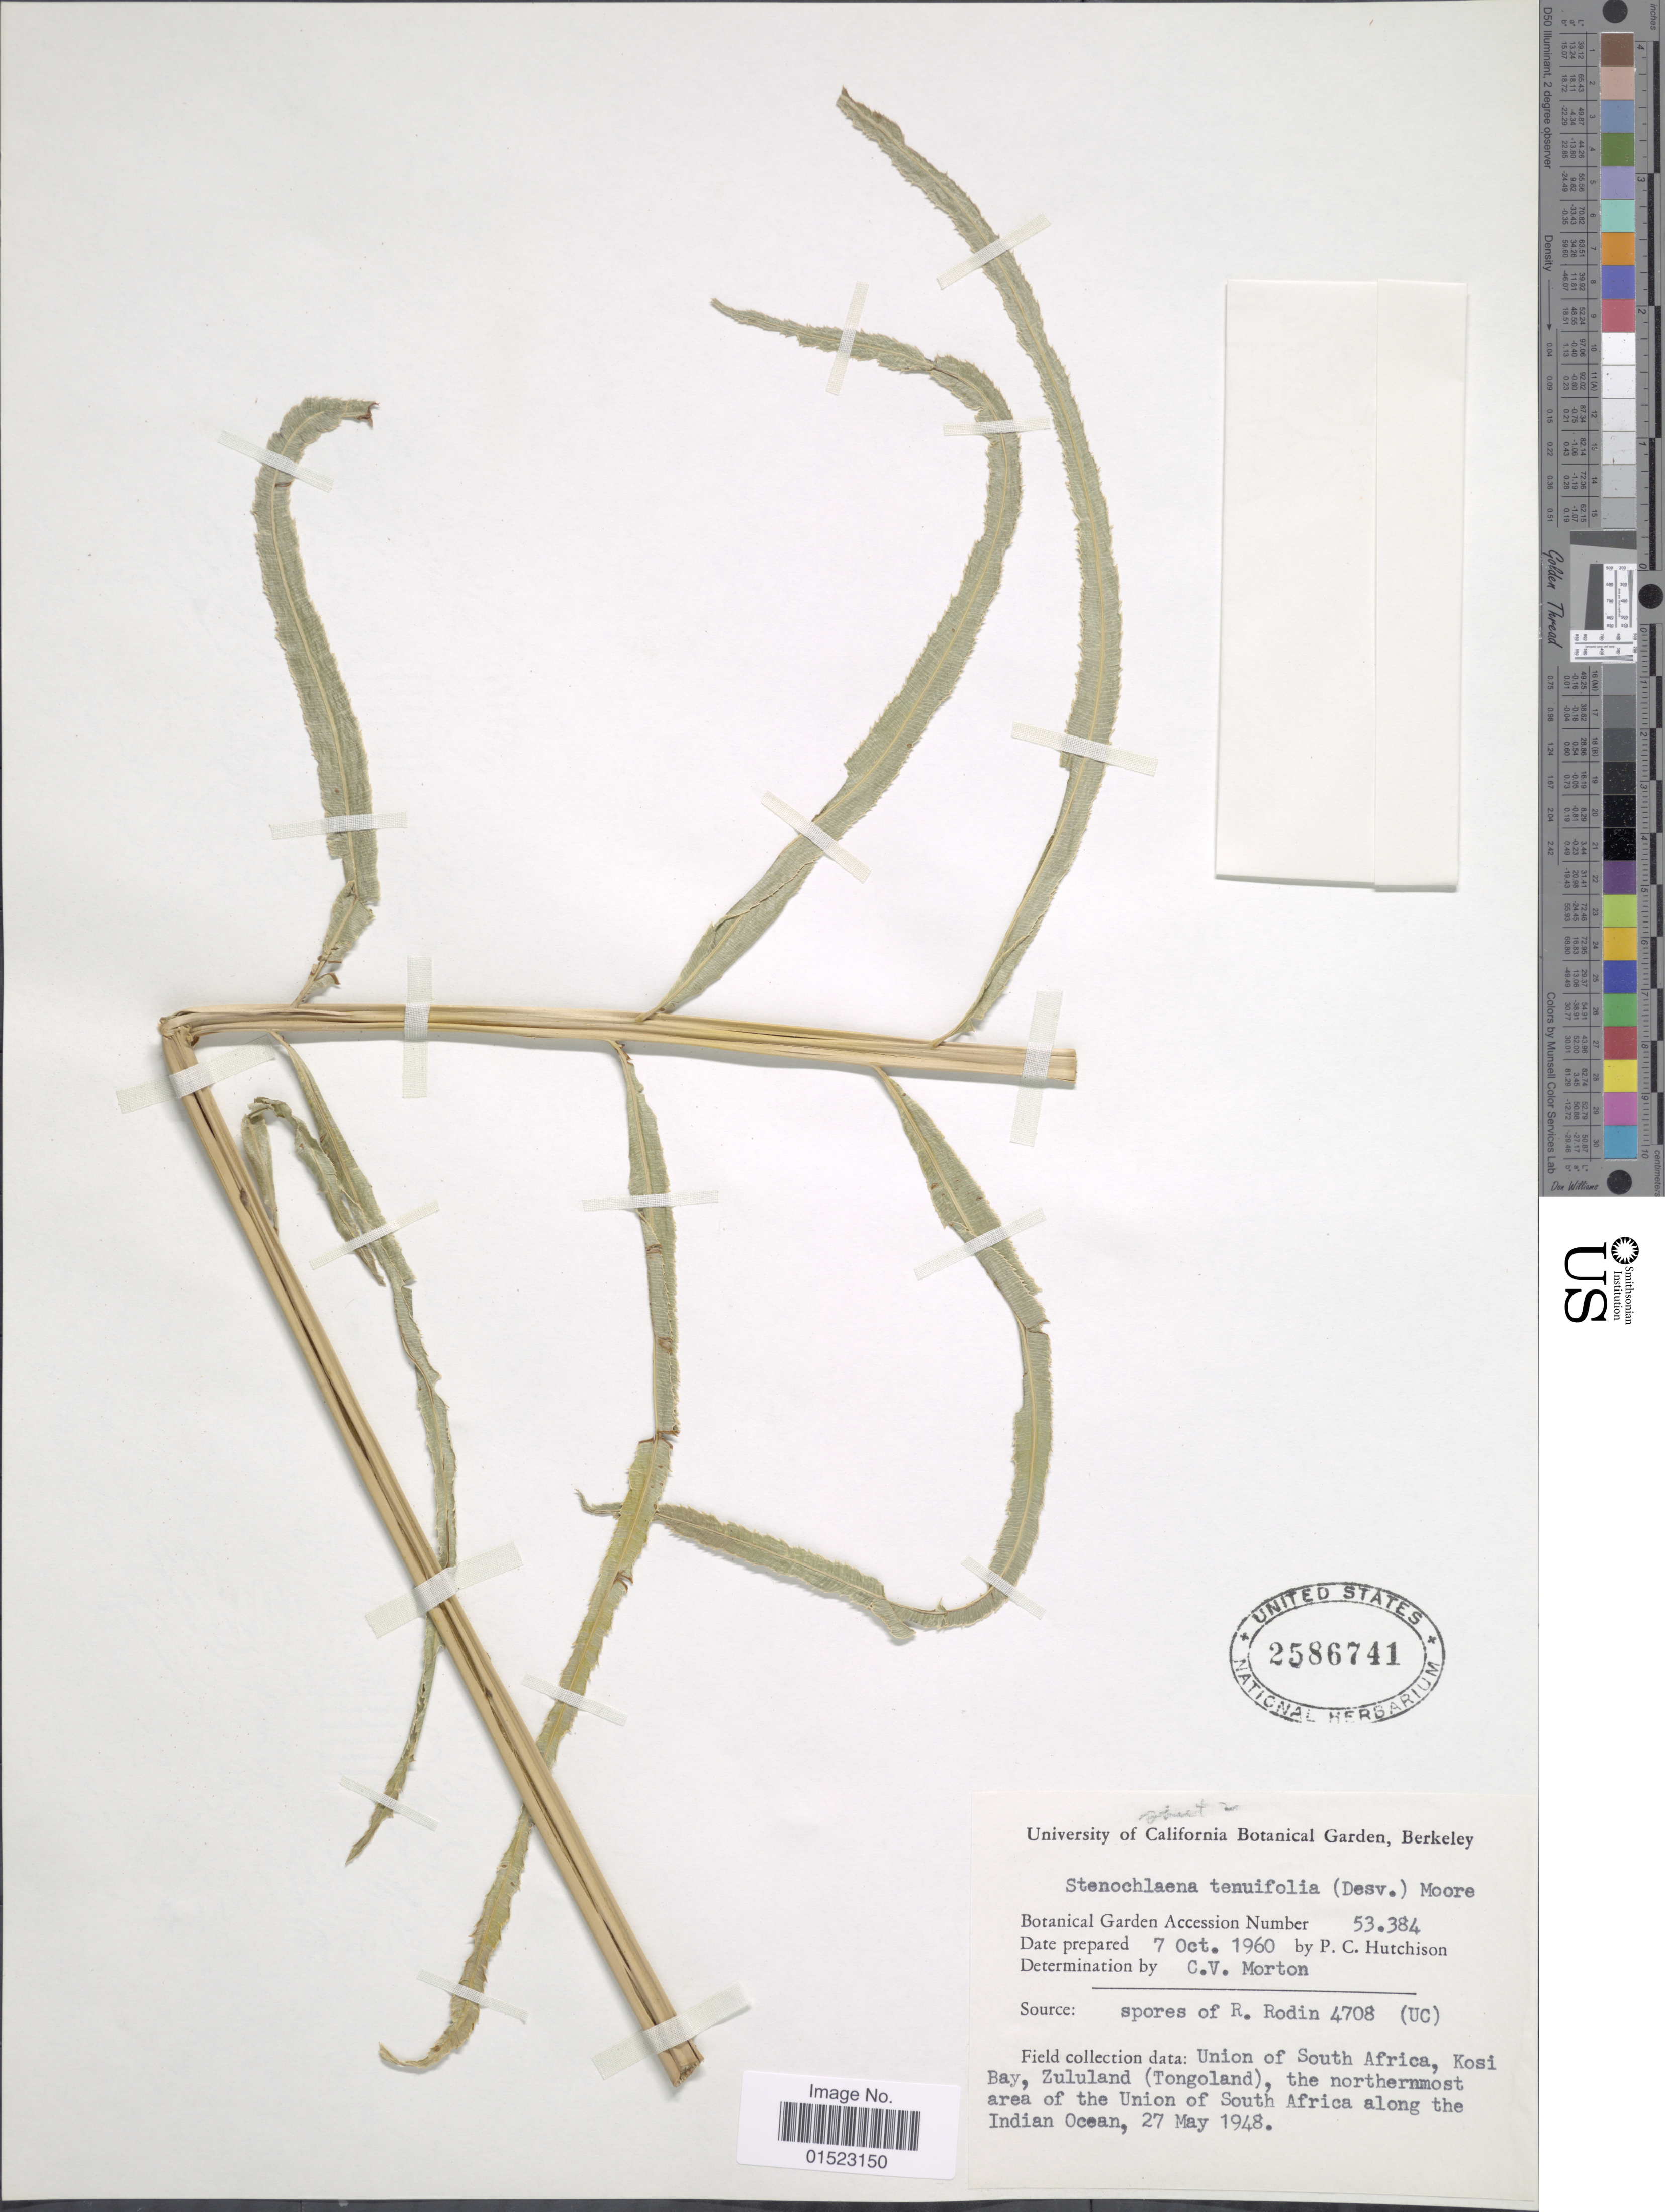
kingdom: Plantae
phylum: Tracheophyta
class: Polypodiopsida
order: Polypodiales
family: Blechnaceae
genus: Stenochlaena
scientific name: Stenochlaena tenuifolia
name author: (Desv.) T. Moore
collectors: P. C. Hutchison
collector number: Botanical Garden Number 53384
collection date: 1960-10-07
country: South Africa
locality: Union of South Africa, Kosi Bay, Zululand (Tongoland), the northernmost area of the Union of South Afrca along the Indian Ocean, Source: spores of R. Rodin 4708 (UC)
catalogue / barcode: US 2586741